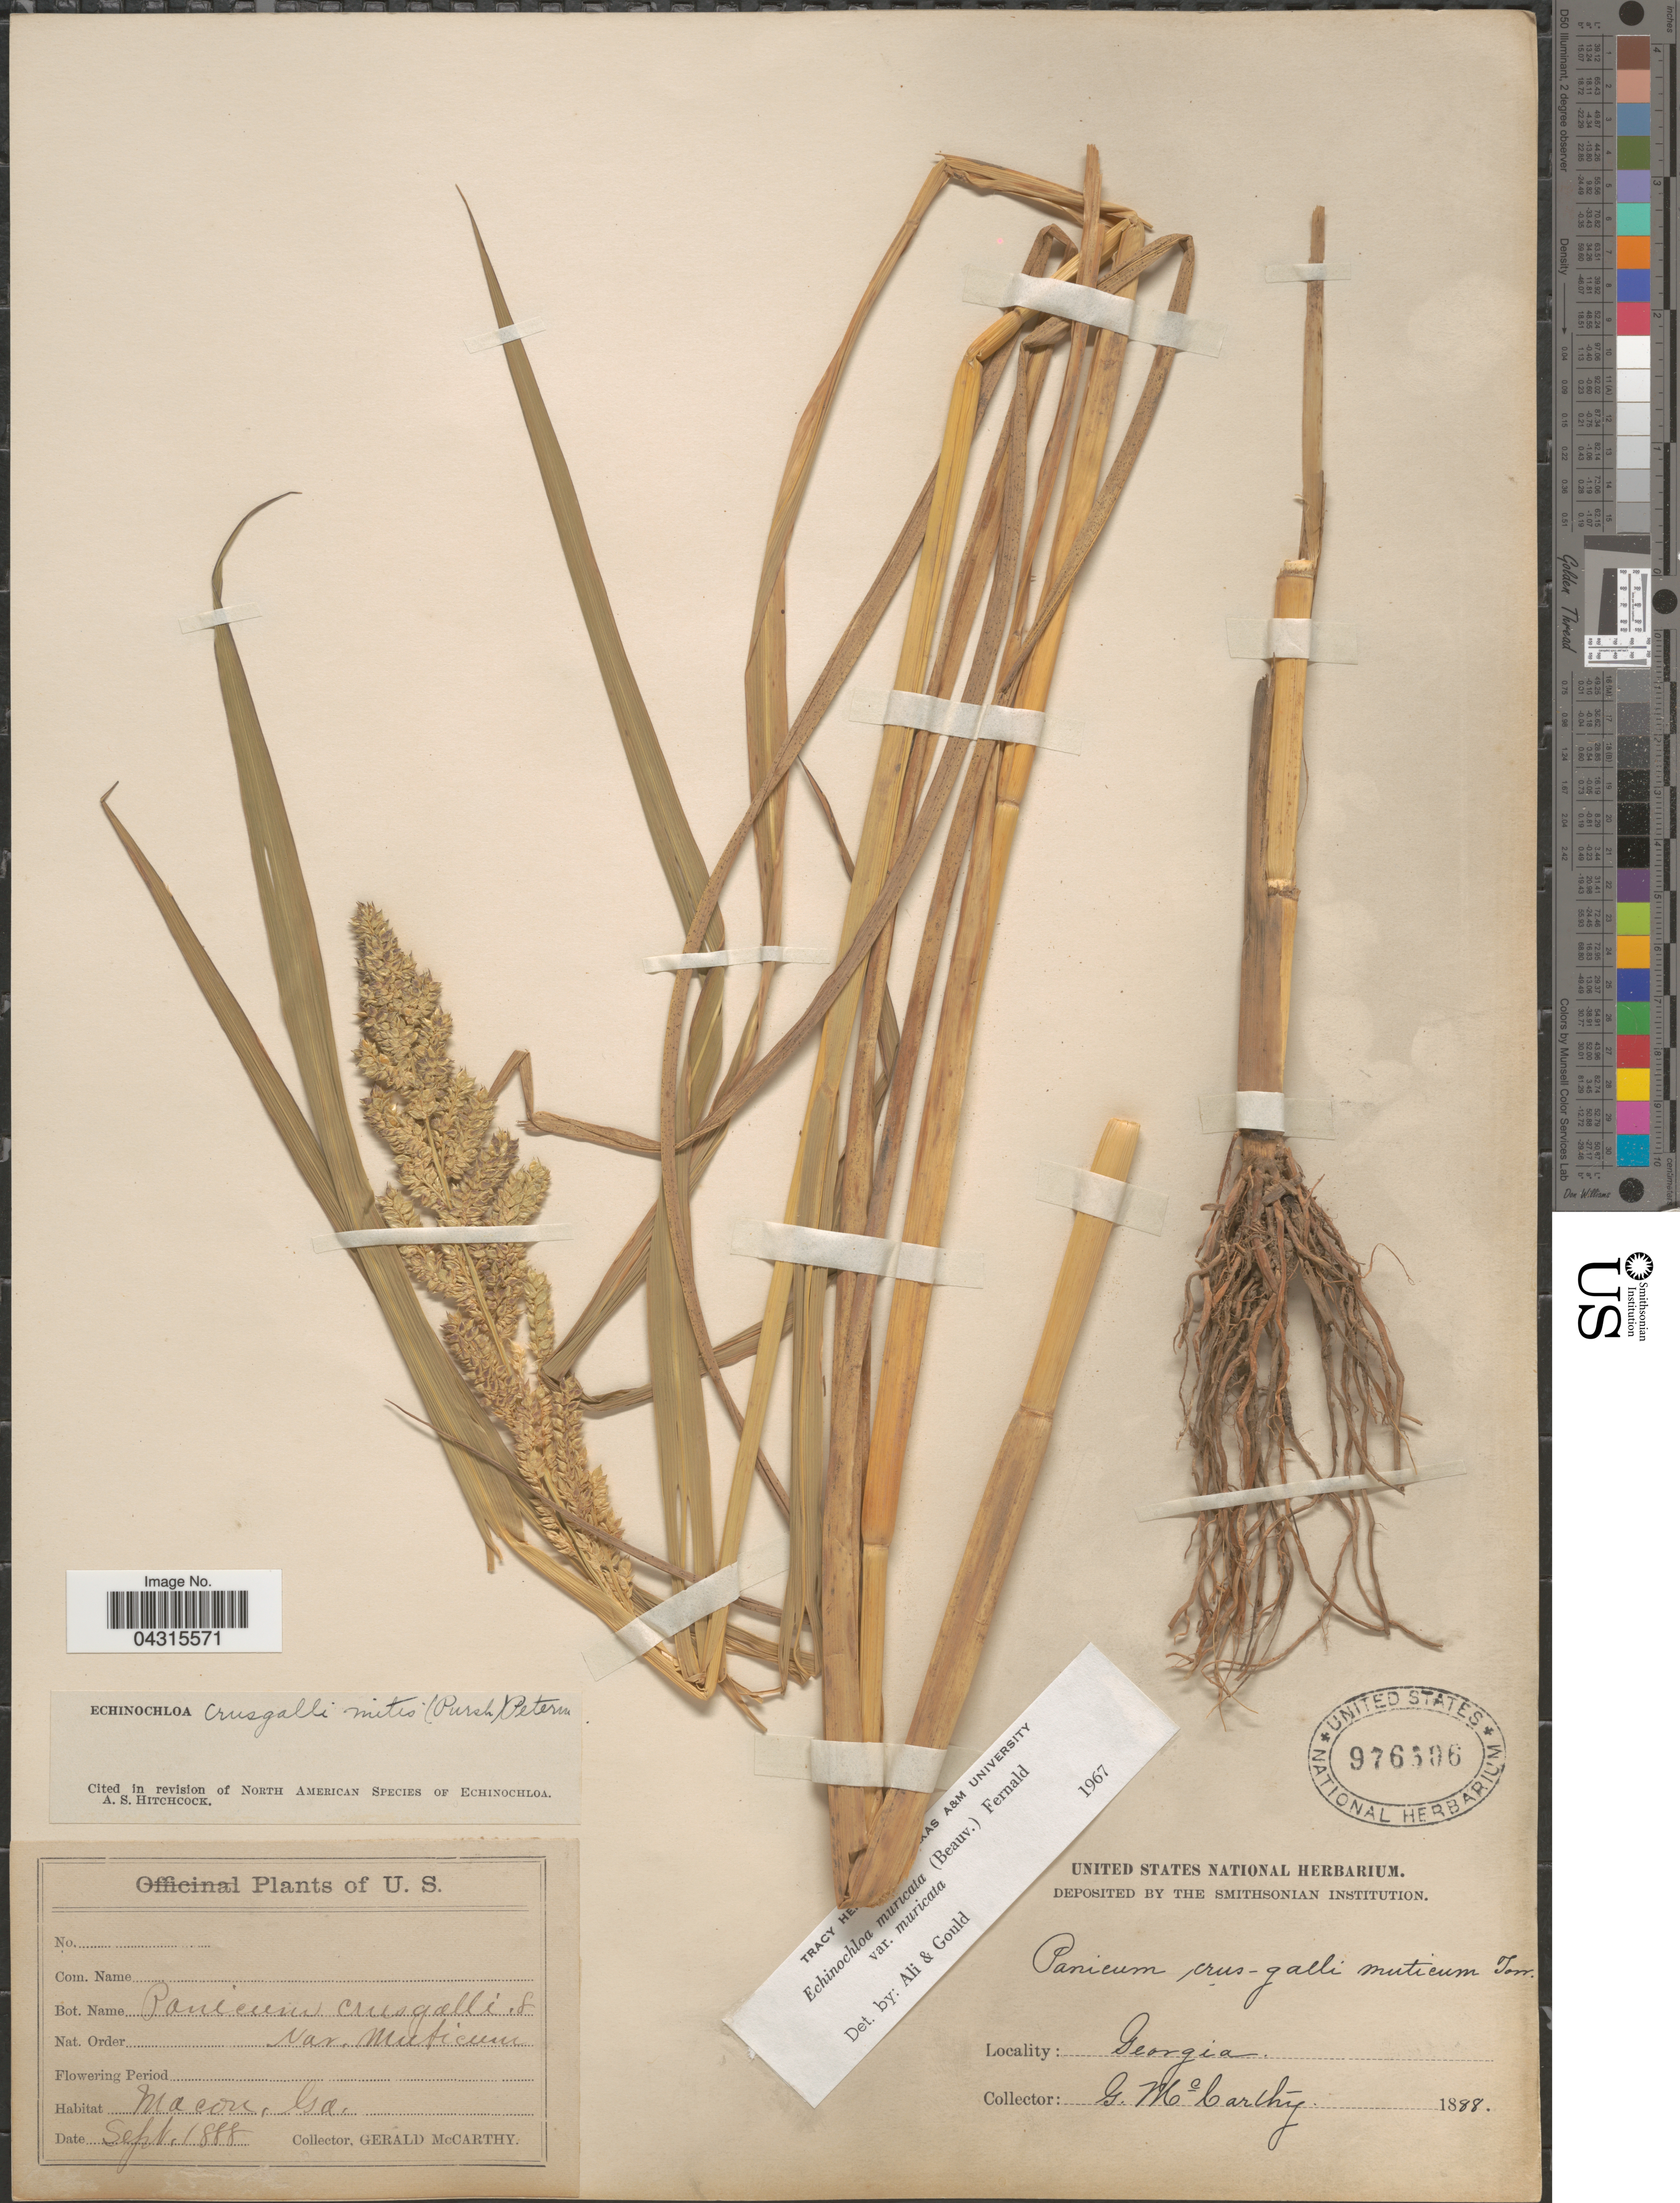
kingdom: Plantae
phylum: Tracheophyta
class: Liliopsida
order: Poales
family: Poaceae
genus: Echinochloa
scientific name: Echinochloa muricata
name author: (P. Beauv.) Fernald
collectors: G. McCarthy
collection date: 1888-09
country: United States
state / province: Georgia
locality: Macon.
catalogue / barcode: US 976596